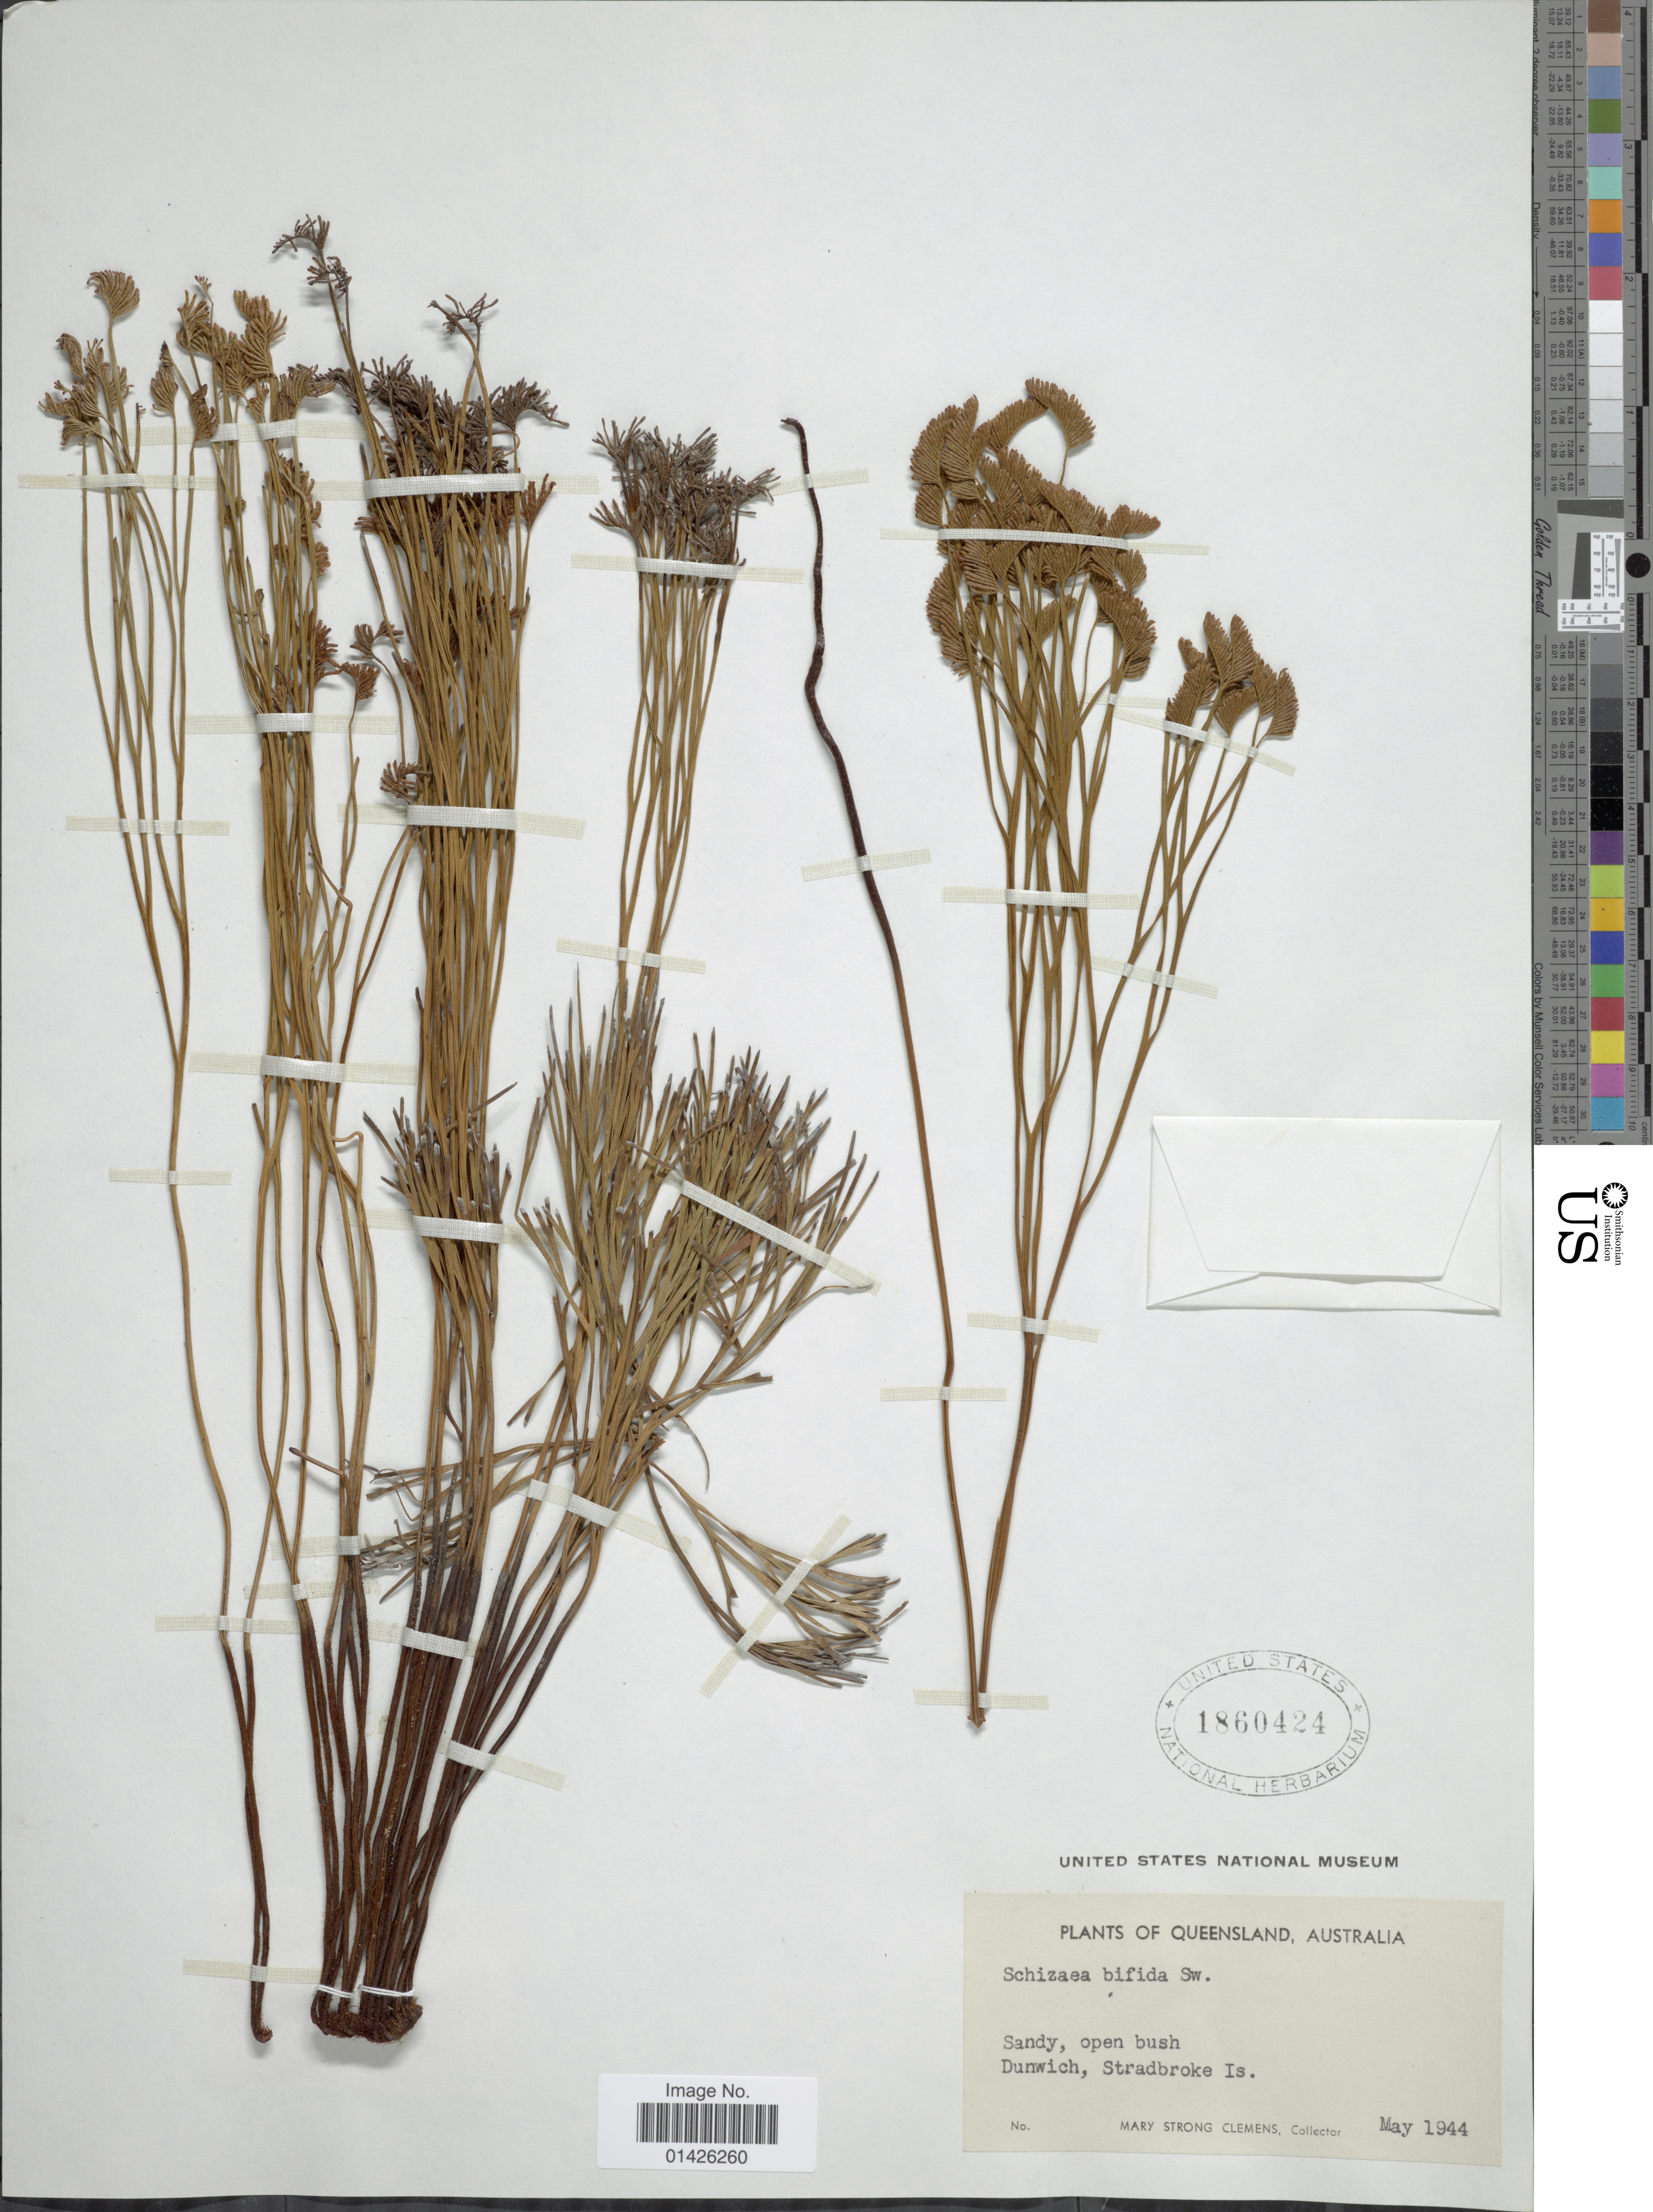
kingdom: Plantae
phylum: Tracheophyta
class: Polypodiopsida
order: Schizaeales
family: Schizaeaceae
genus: Schizaea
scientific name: Schizaea bifida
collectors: M. S. Clemens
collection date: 1944-05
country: Australia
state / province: Queensland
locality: Dunwich, Stradbroke Is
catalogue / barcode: US 1860424